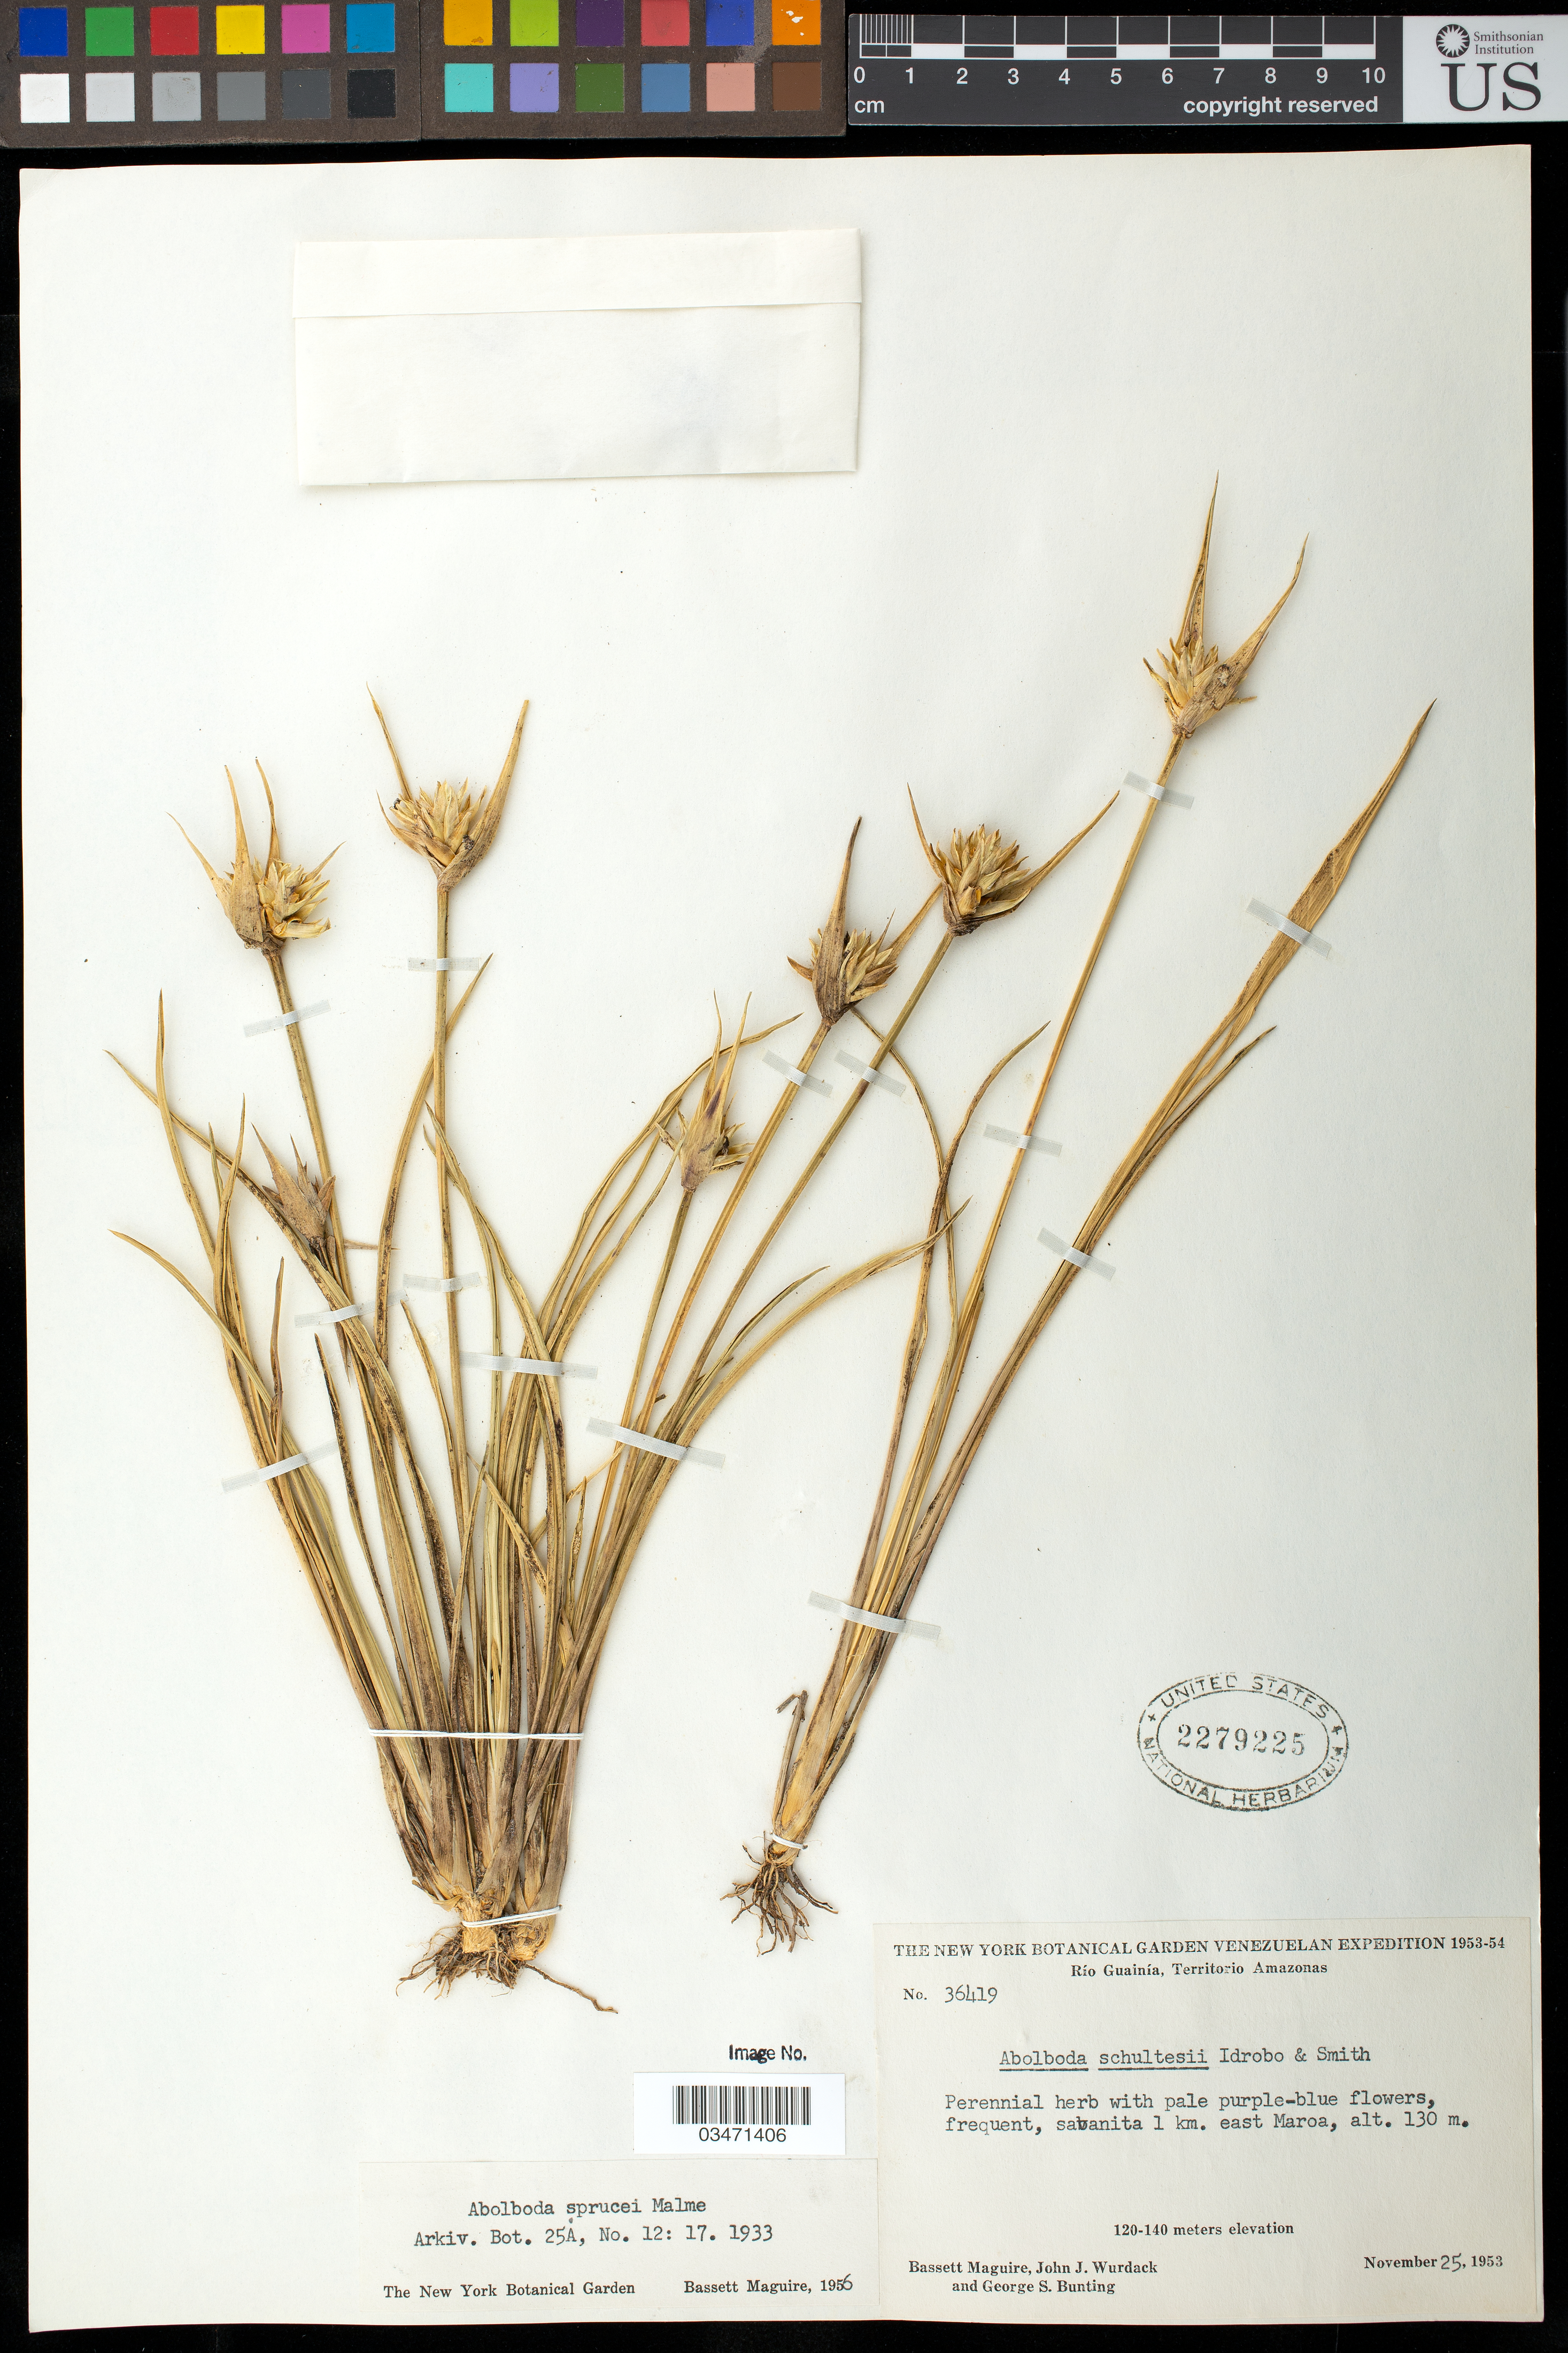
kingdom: Plantae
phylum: Tracheophyta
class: Liliopsida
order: Poales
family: Xyridaceae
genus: Abolboda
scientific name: Abolboda schultesii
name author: Idrobo & L.B. Sm.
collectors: B. Maguire, J. J. Wurdack & G. S. Bunting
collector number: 36419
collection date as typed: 25-Nov-53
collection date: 1953-11-25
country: Venezuela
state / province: Amazonas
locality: Río Guainía, 1 km E of Maroa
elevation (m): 130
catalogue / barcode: US 2279225